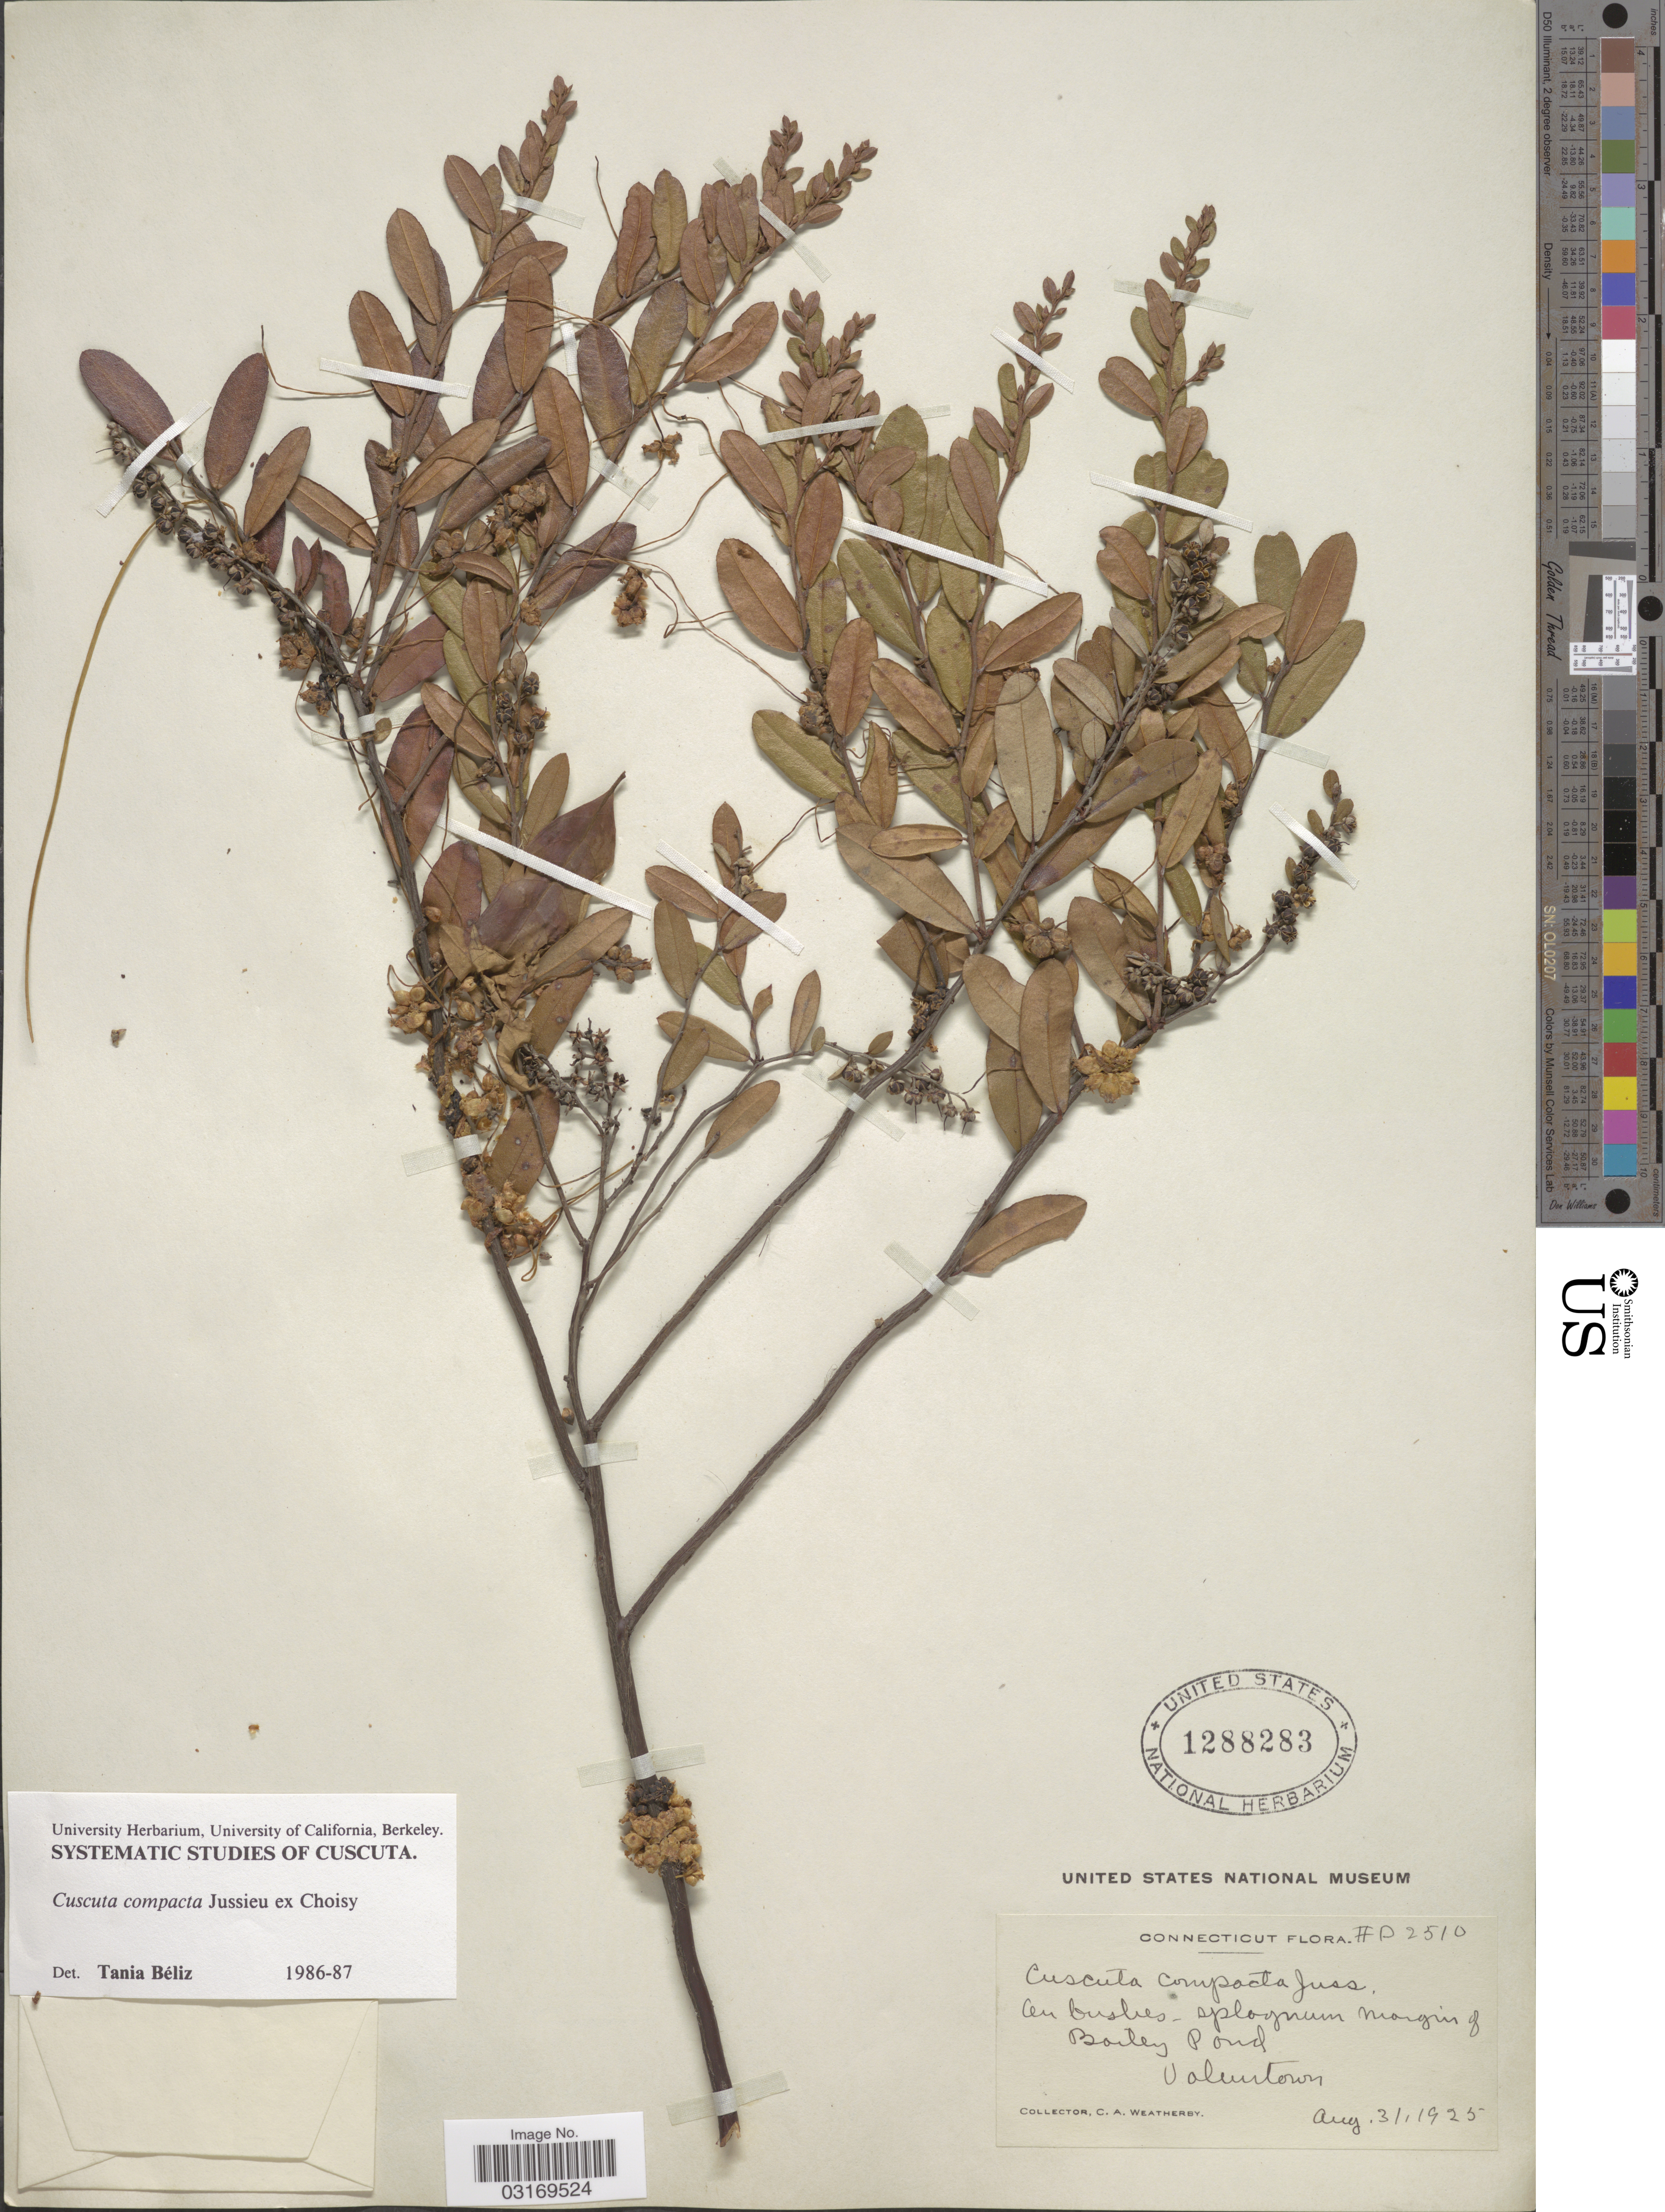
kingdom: Plantae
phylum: Tracheophyta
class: Magnoliopsida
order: Solanales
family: Convolvulaceae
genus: Cuscuta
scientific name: Cuscuta compacta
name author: Juss. ex Choisy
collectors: C. A. Weatherby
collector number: D2510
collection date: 1925-08-31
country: United States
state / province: Connecticut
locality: On bushes - sphagnum margin of Bailey Pond, Vol [illegible text]town.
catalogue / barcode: US 1288283